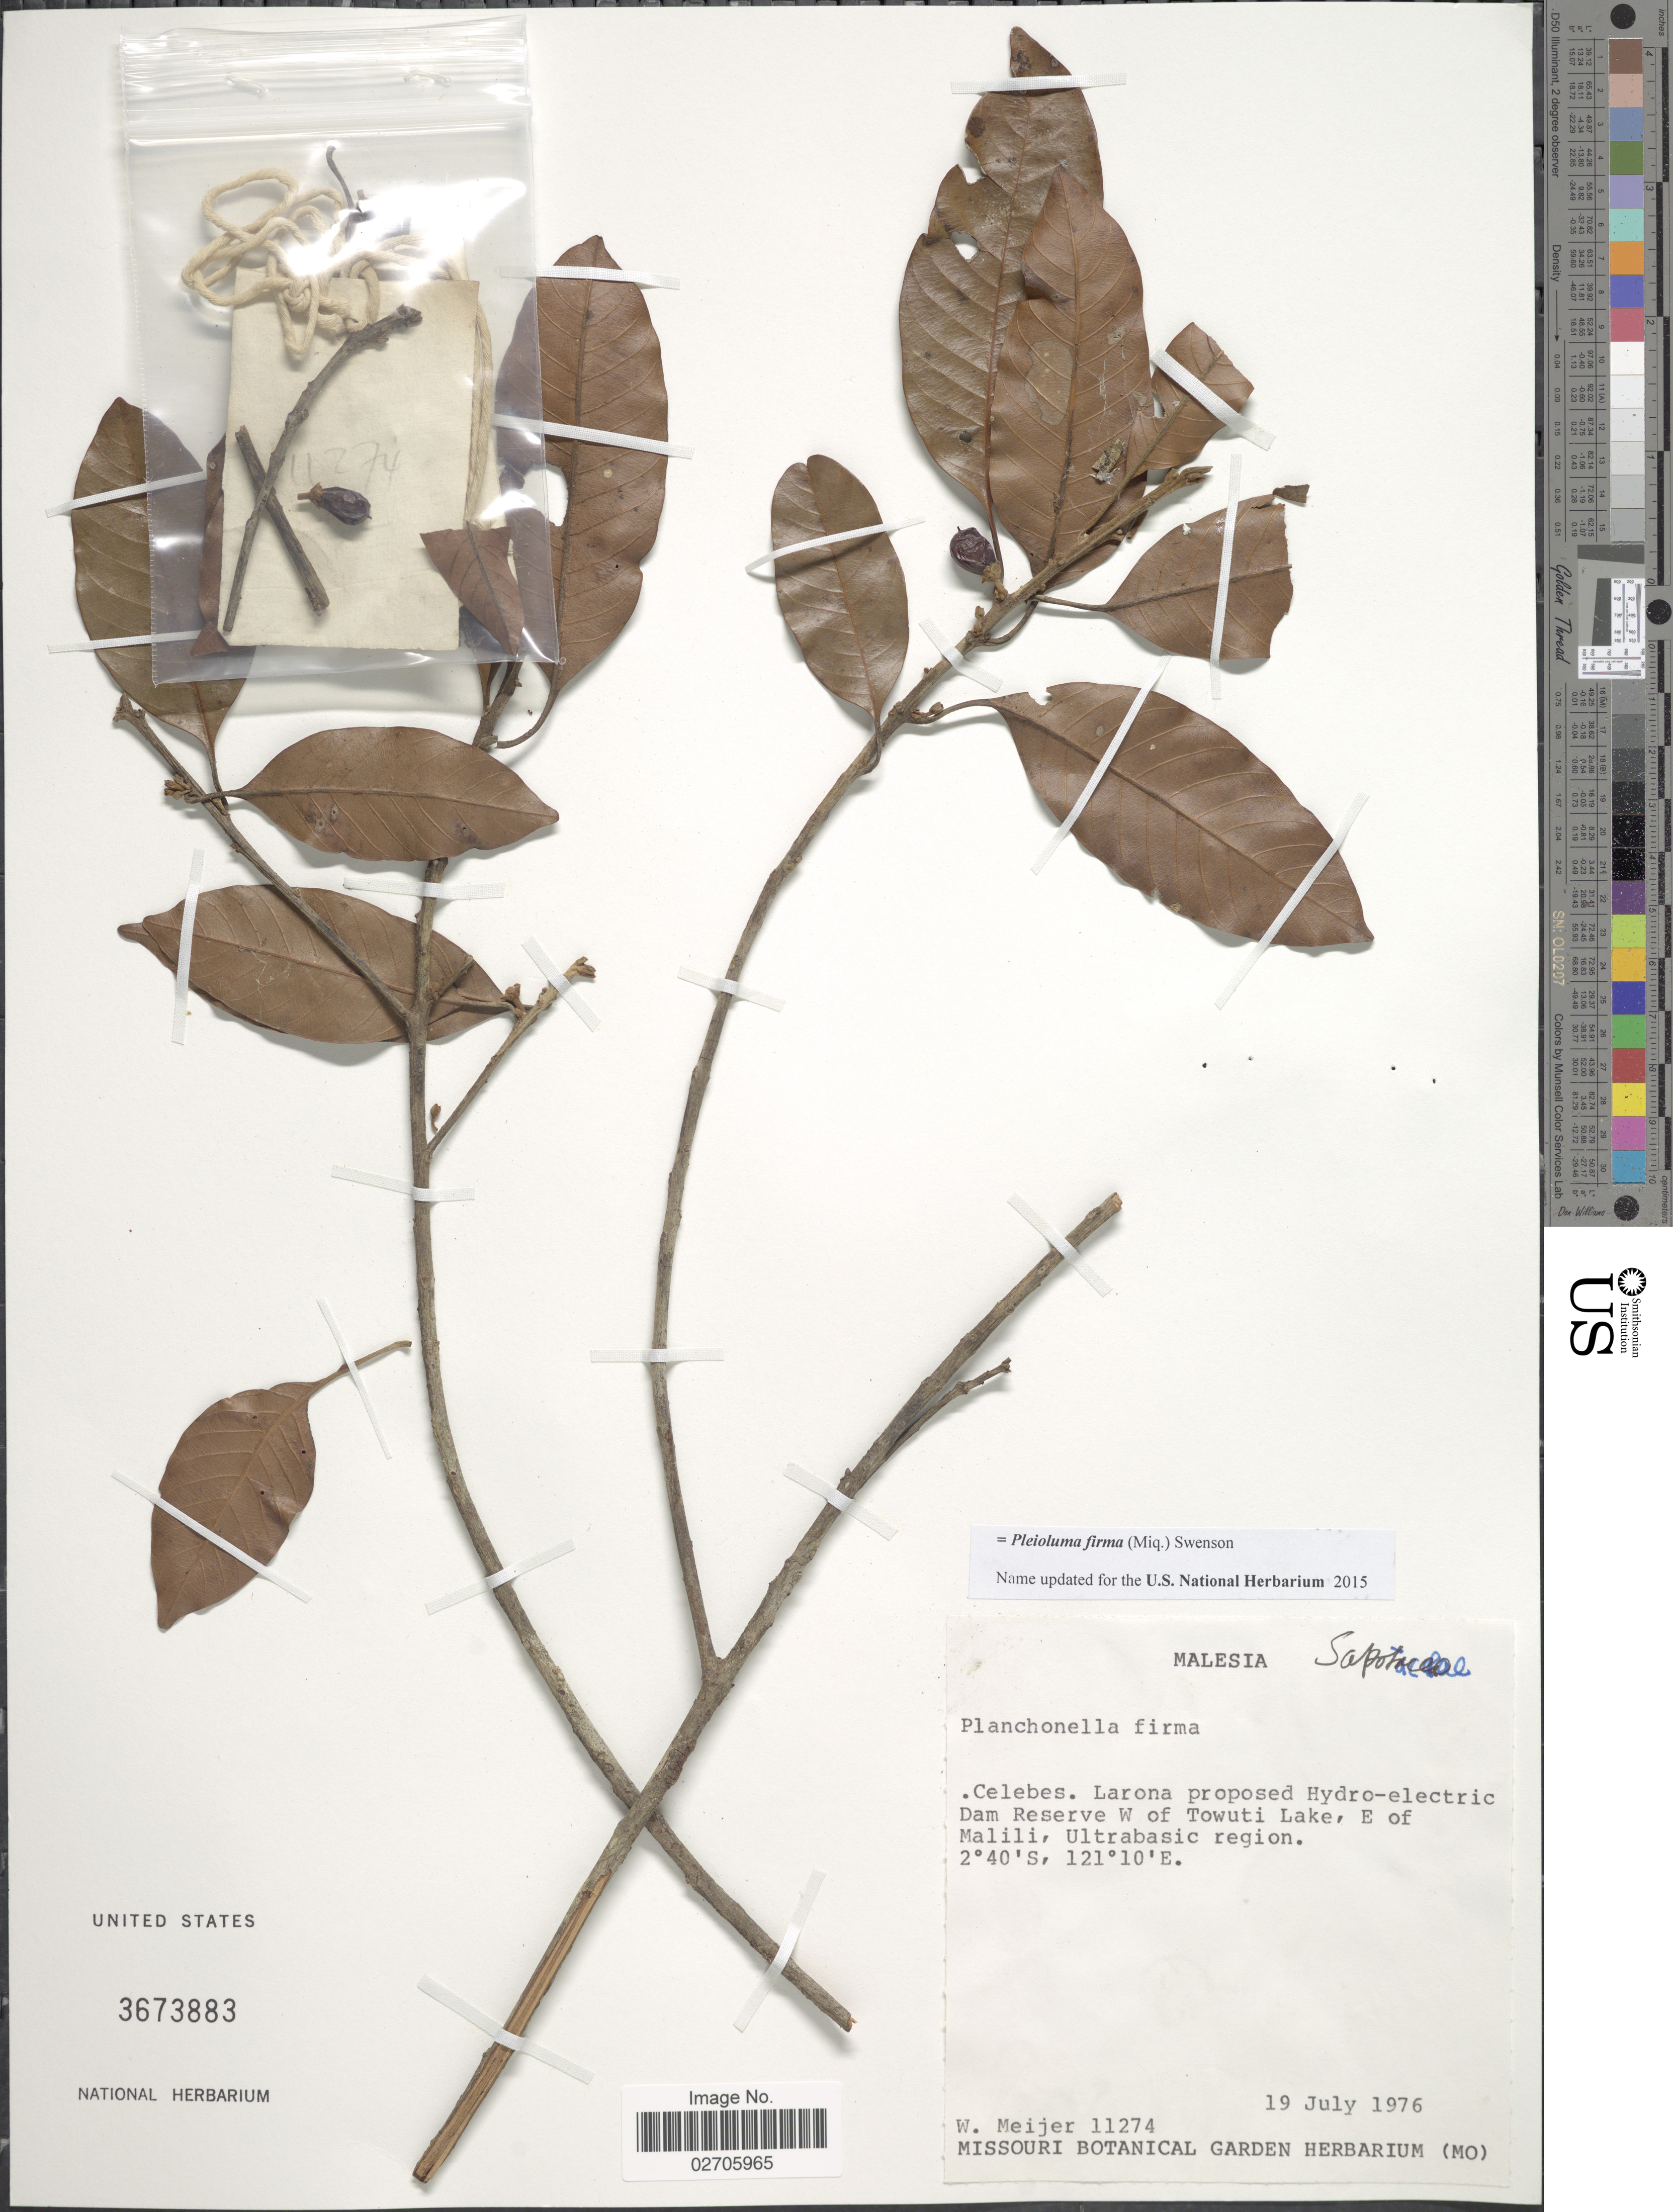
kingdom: Plantae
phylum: Tracheophyta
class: Magnoliopsida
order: Ericales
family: Sapotaceae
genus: Pleioluma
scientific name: Pleioluma firma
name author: (Miq.) Swenson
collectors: W. Meijer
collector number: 11274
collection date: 1976-07-19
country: Malaysia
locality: Celebes. Larona proposed Hydro-electric Dam Reserve W of Towuti Lake, E of Malili, Ultrabasic region.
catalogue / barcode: US 3673883